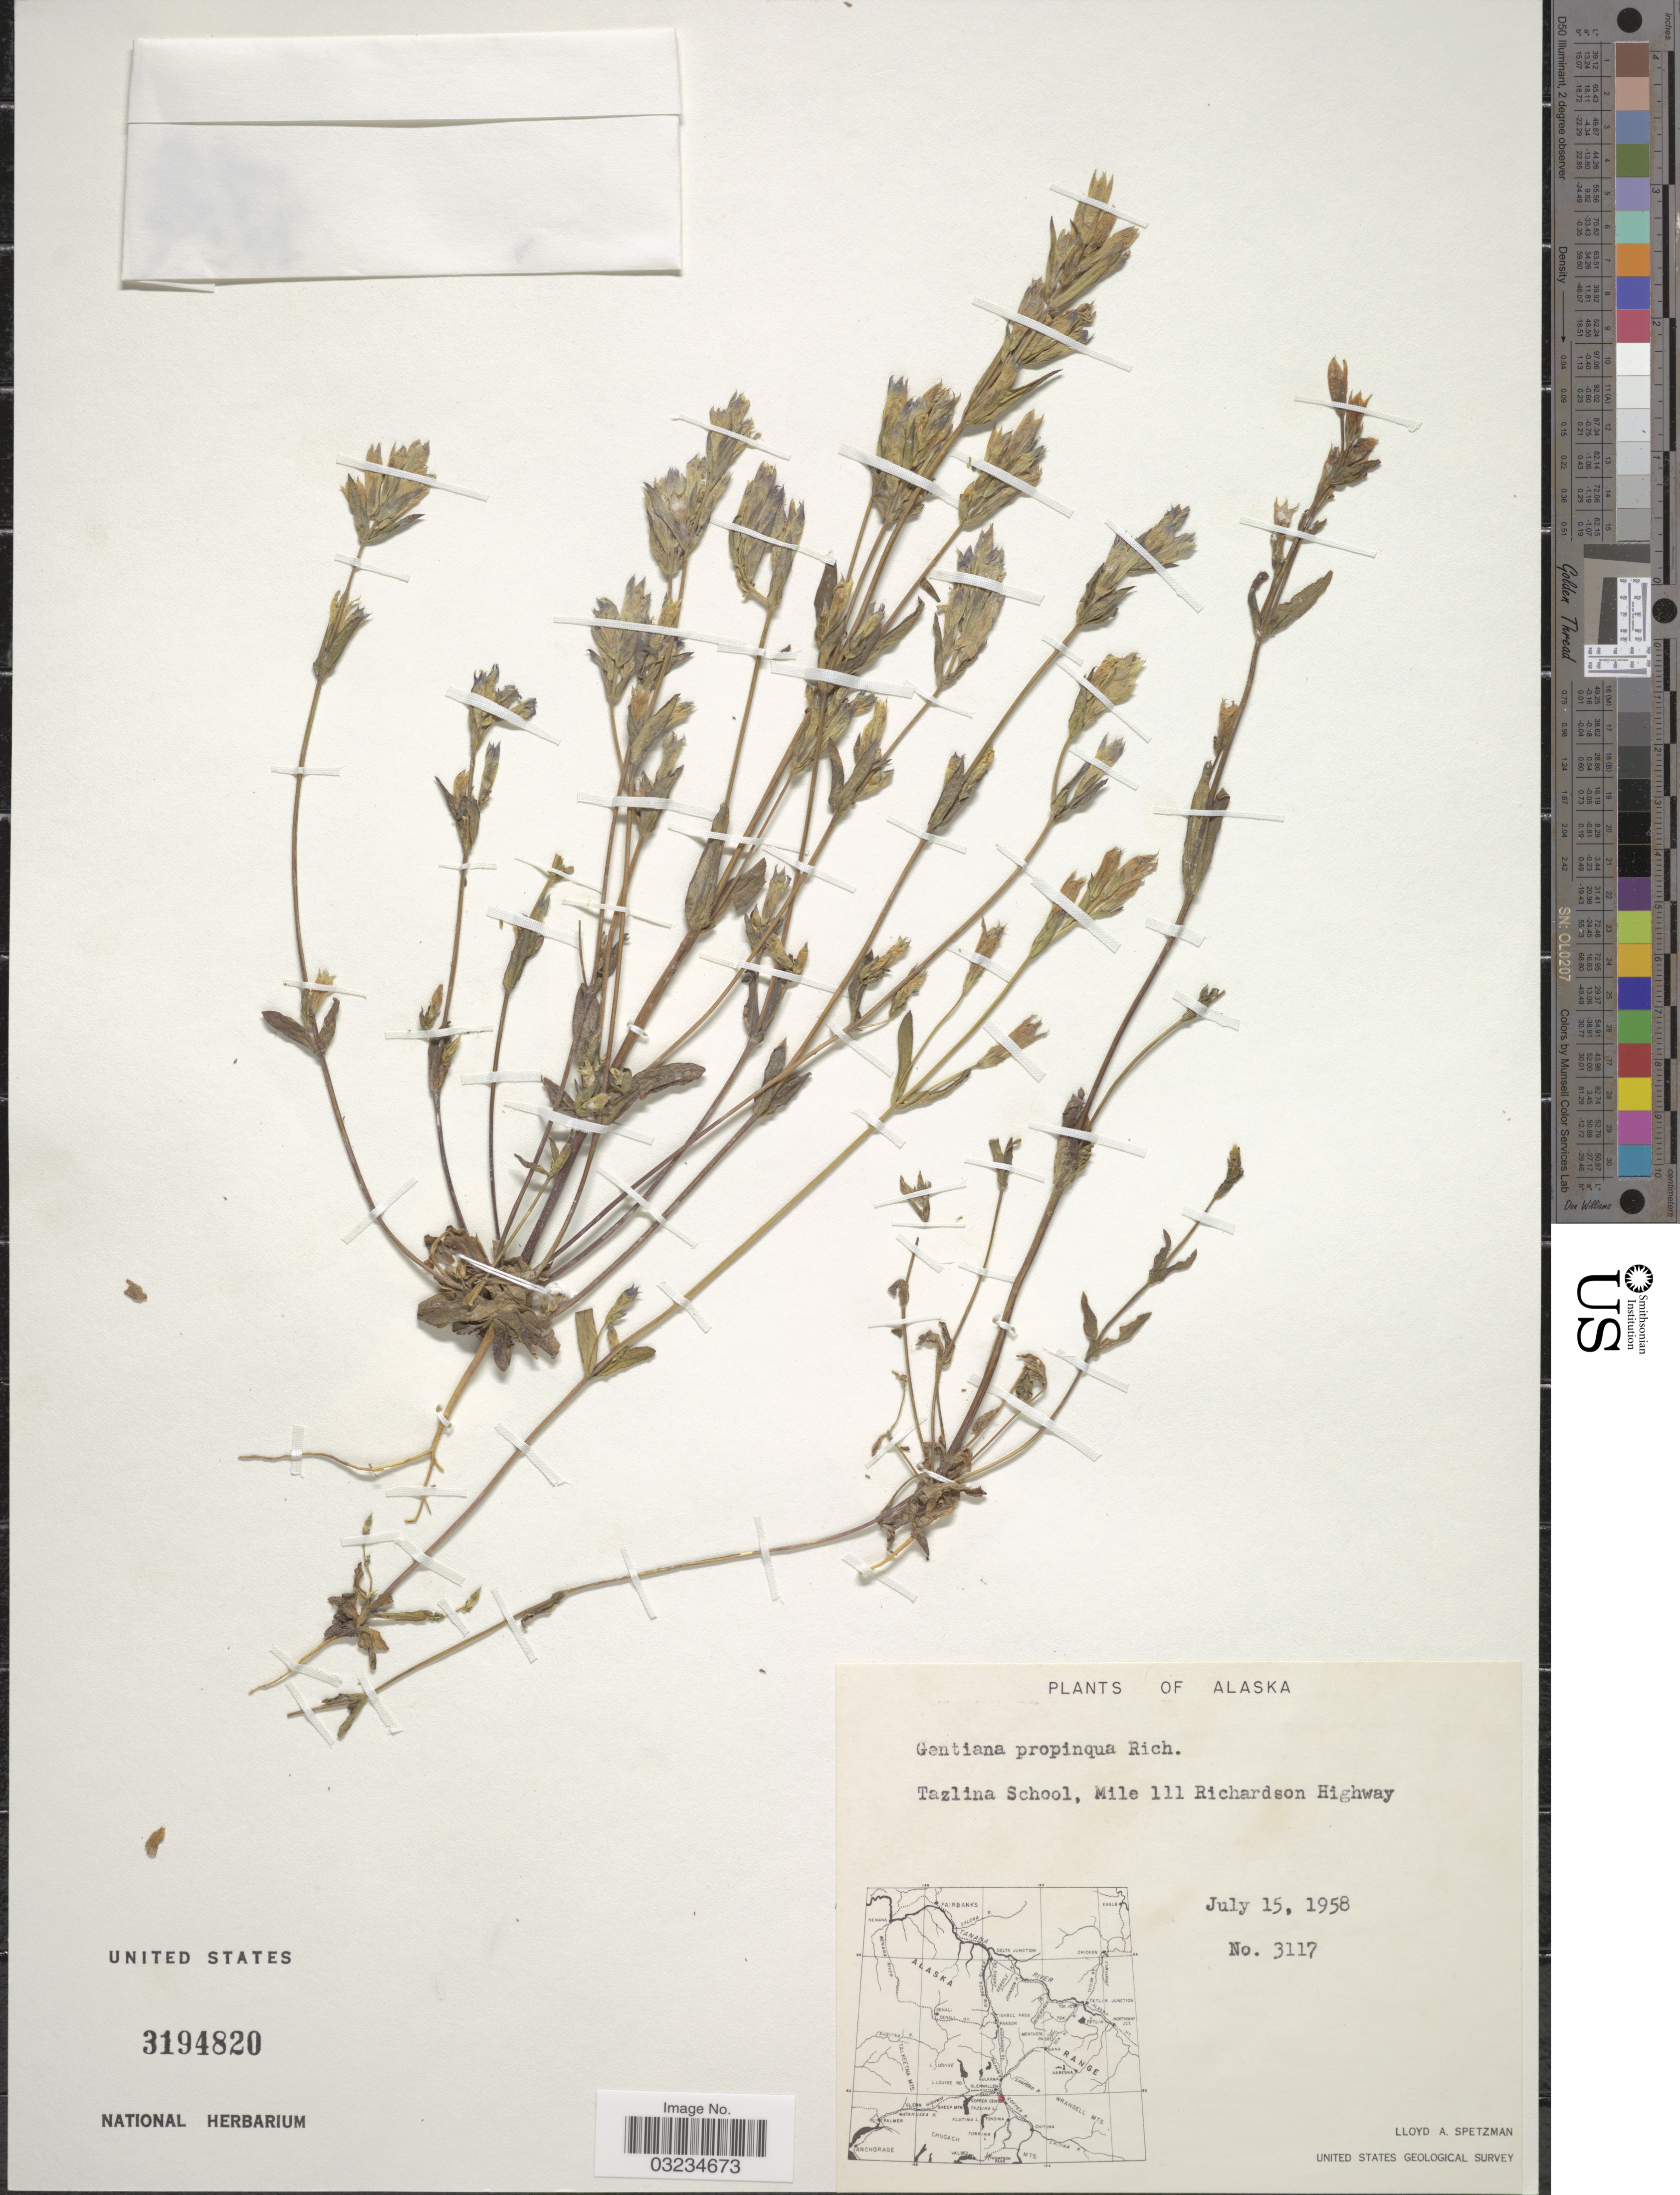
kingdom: Plantae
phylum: Tracheophyta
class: Magnoliopsida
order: Gentianales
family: Gentianaceae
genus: Gentiana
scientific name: Gentiana propinqua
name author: Richards.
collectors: L. Spetzman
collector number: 3117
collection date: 1958-07-15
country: United States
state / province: Alaska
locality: Tazlina School, Mile 111 Richardson Highway.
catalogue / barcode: US 3194820